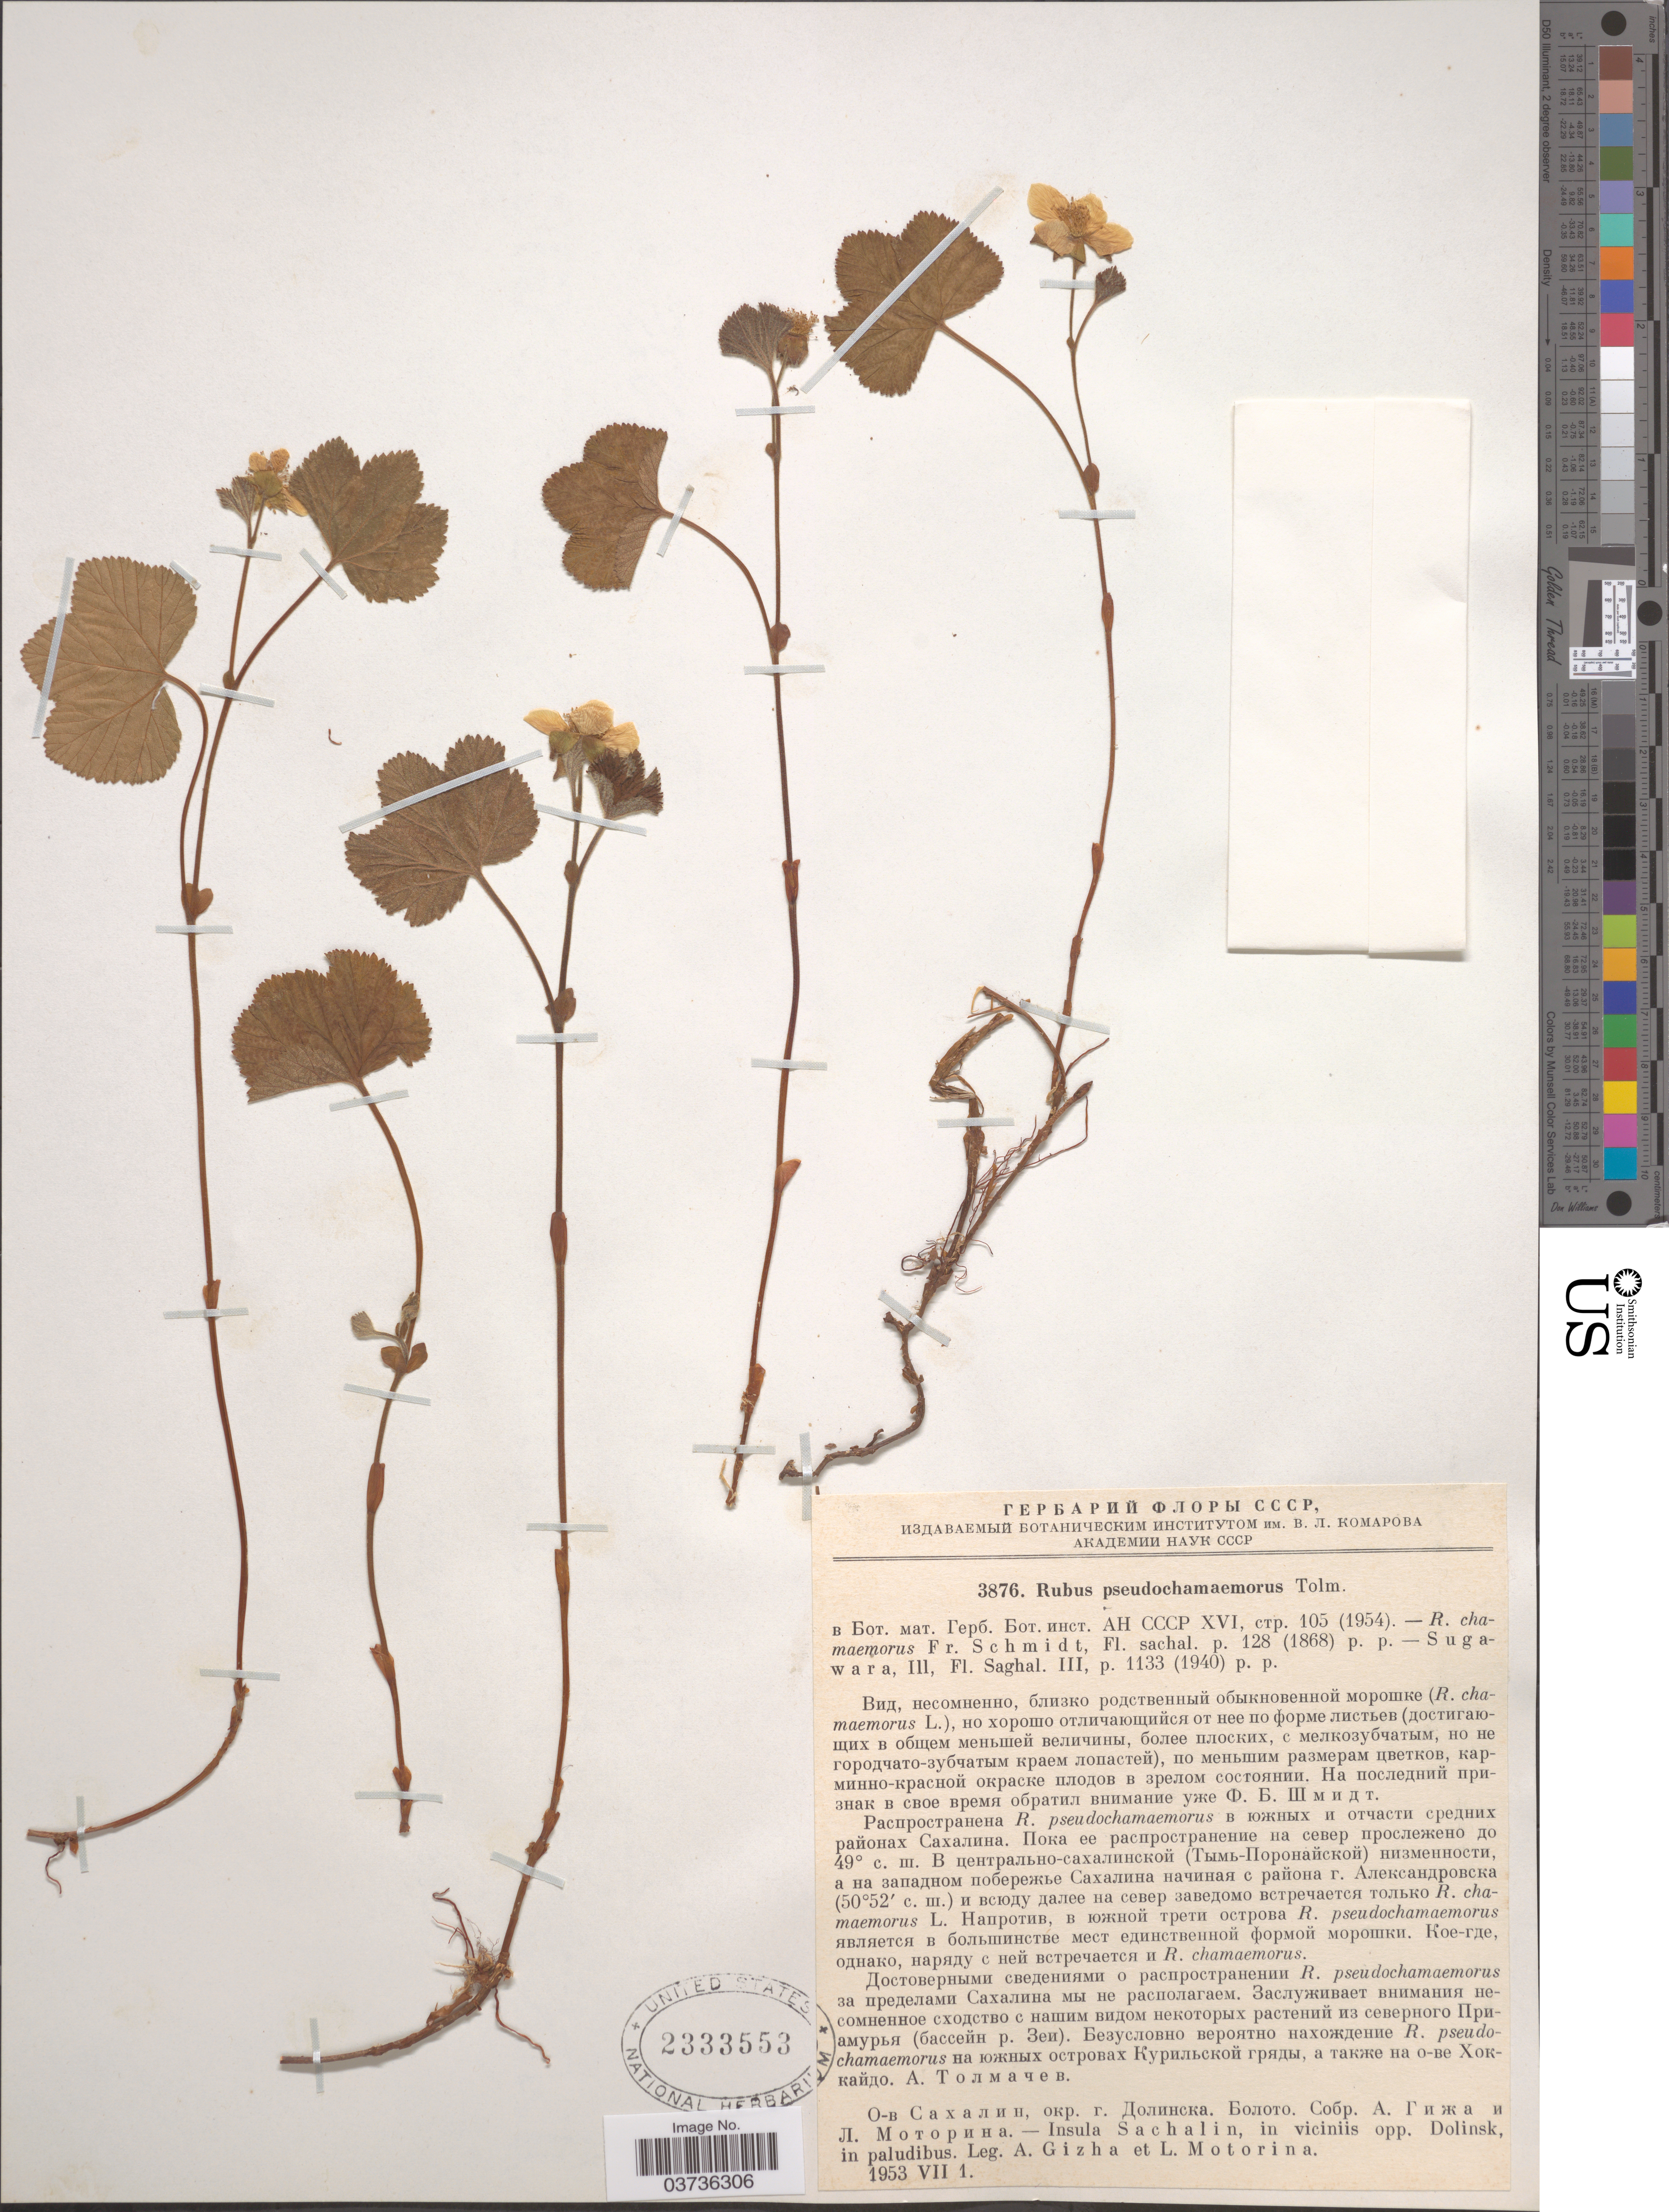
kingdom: Plantae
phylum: Tracheophyta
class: Magnoliopsida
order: Rosales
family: Rosaceae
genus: Rubus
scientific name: Rubus pseudochamaemorus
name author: Tolm.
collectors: A. Gizha & L. Motorina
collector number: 3876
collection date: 1953-07-01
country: Russian Federation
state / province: Sakhalin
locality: Insula Sachalin, in viciniis opp. Dolinsk, in paludibus.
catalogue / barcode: US 2333553